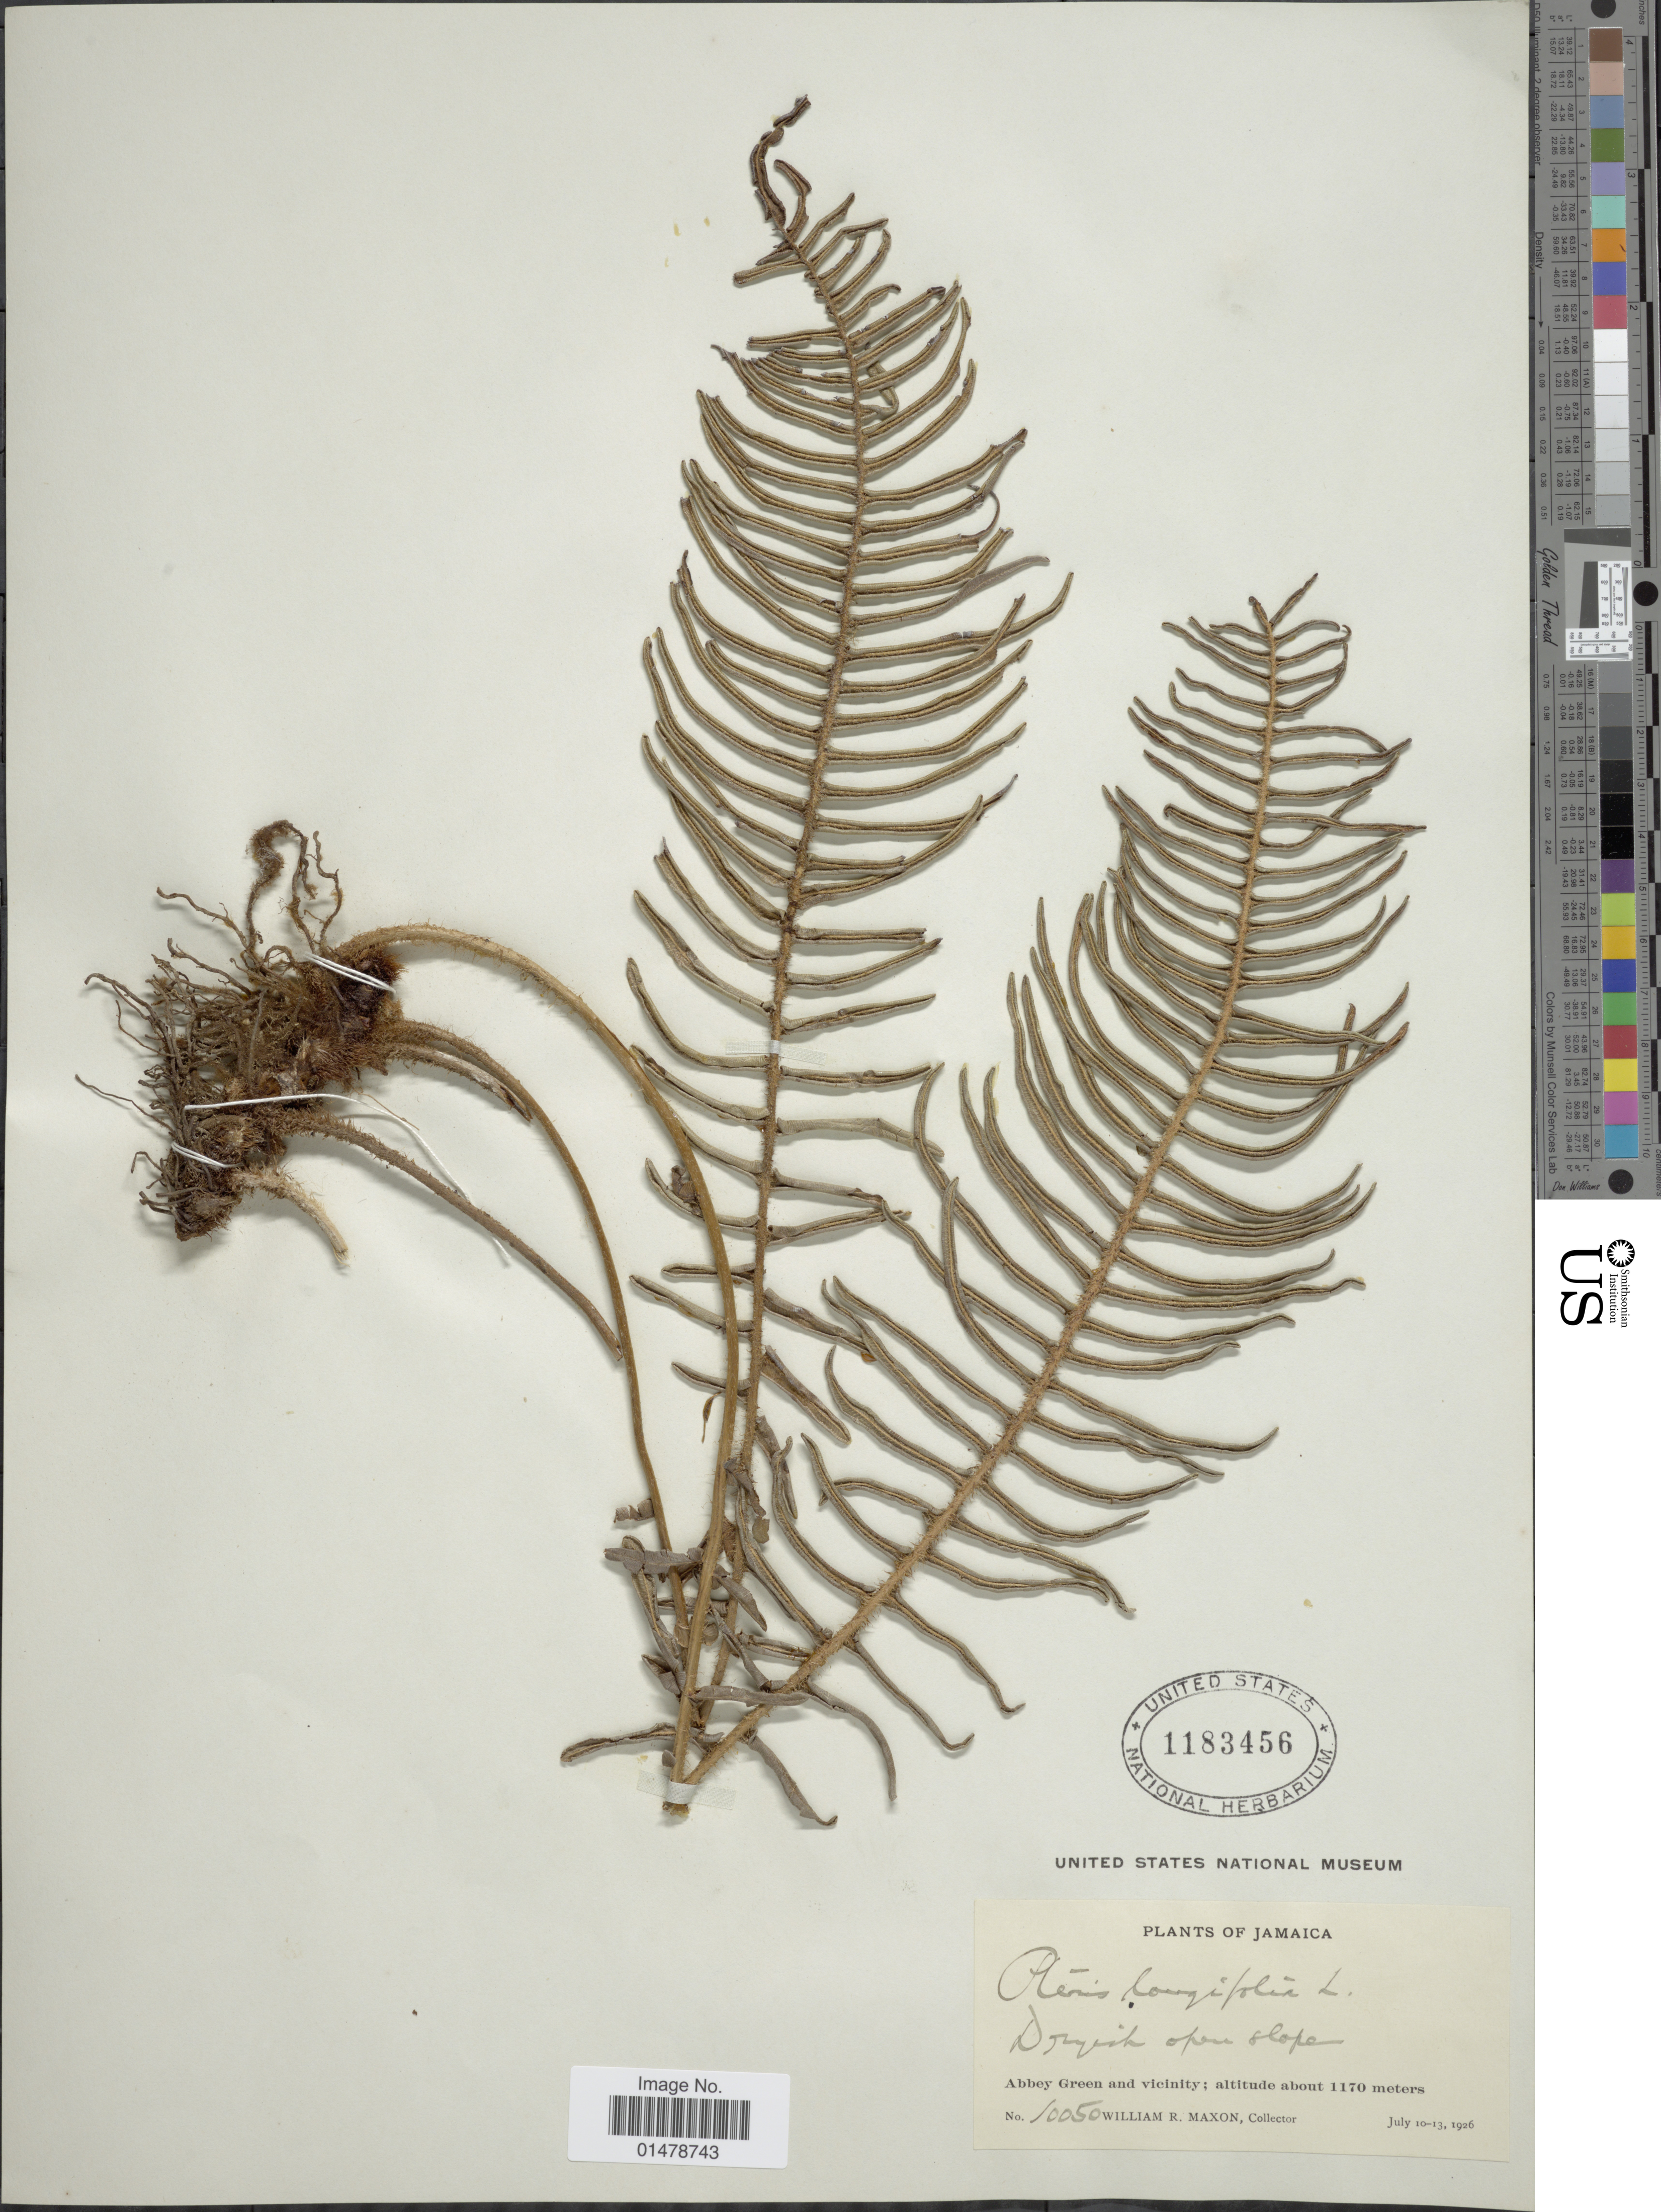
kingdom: Plantae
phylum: Tracheophyta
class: Polypodiopsida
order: Polypodiales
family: Pteridaceae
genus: Pteris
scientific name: Pteris longifolia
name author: L.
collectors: W. R. Maxon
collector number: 10050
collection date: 1926-07-10/1926-07-13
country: Jamaica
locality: Abbey Green and vicinity.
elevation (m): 1170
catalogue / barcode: US 1183456